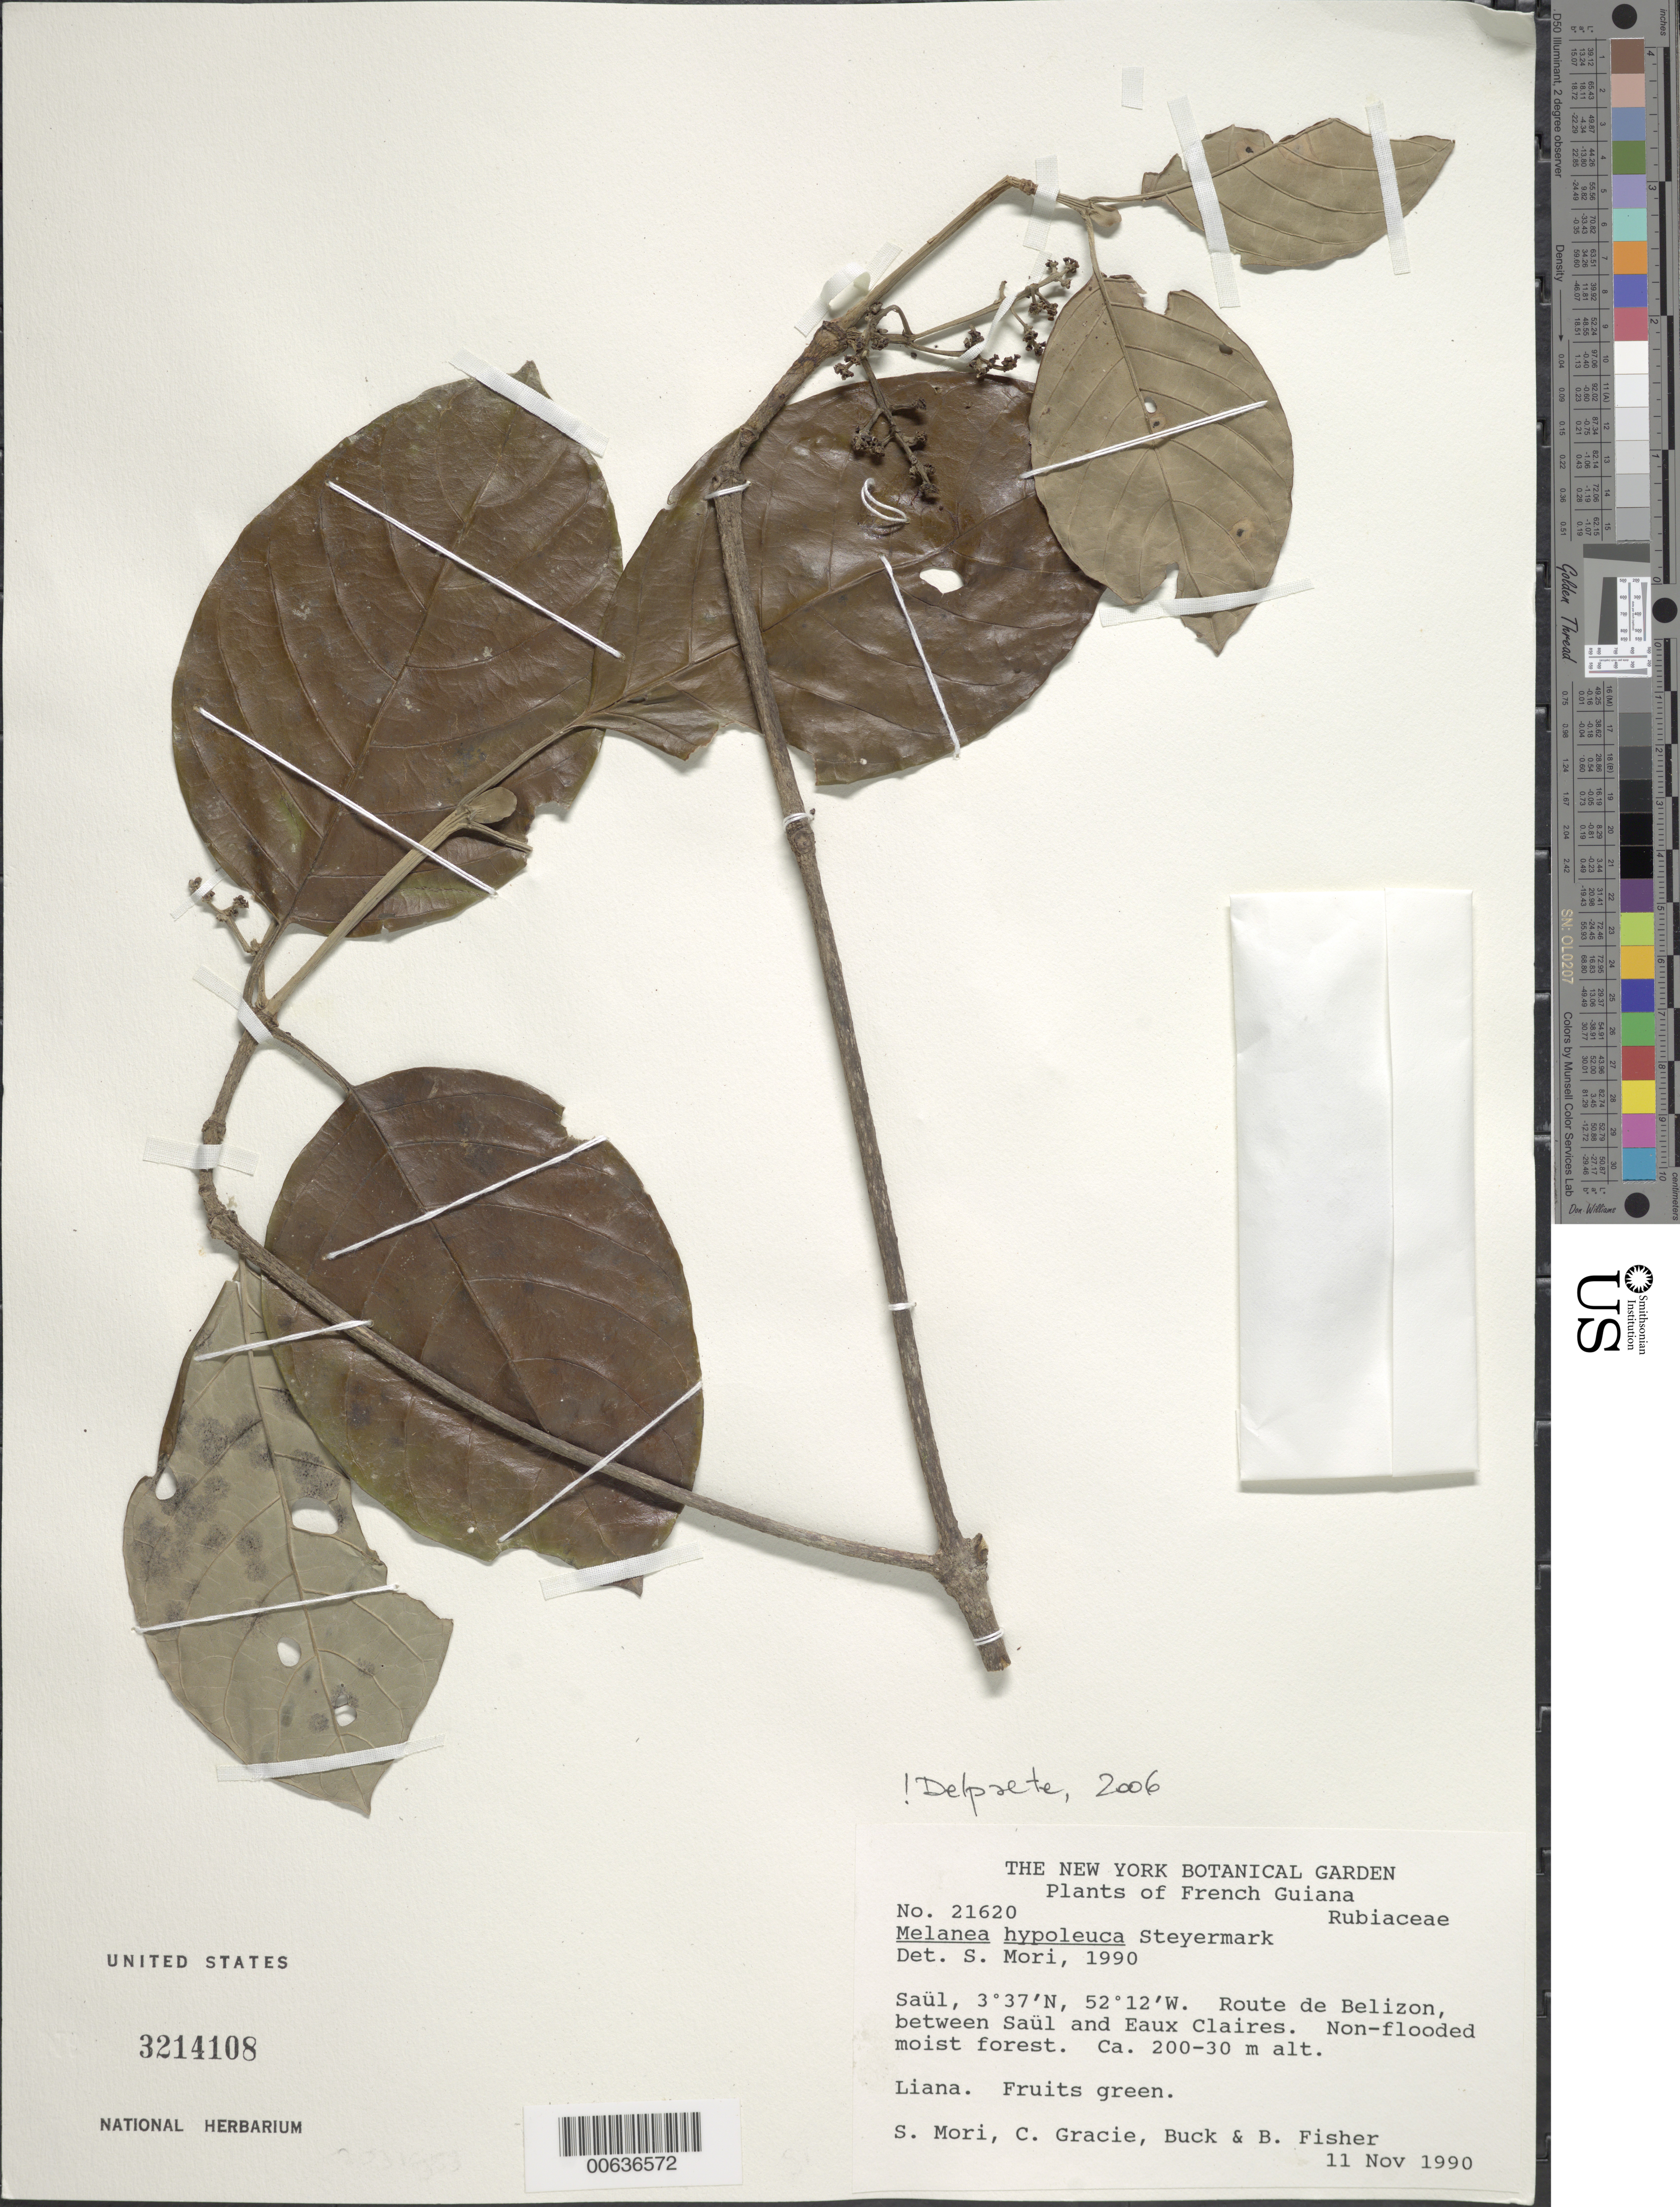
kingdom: Plantae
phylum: Tracheophyta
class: Magnoliopsida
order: Gentianales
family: Rubiaceae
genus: Malanea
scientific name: Malanea hypoleuca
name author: Steyerm.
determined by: Delprete, P. G., Herb. de Guyane Cay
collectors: S. Mori, C. A. Gracie, W. Buck & B. Fisher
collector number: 21620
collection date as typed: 11-Nov-90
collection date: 1990-11-11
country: French Guiana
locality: Saül, Route de Bélizon, between Saül and Eaux Claires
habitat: Non-flooded moist forest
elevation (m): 200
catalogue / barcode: US 3214108